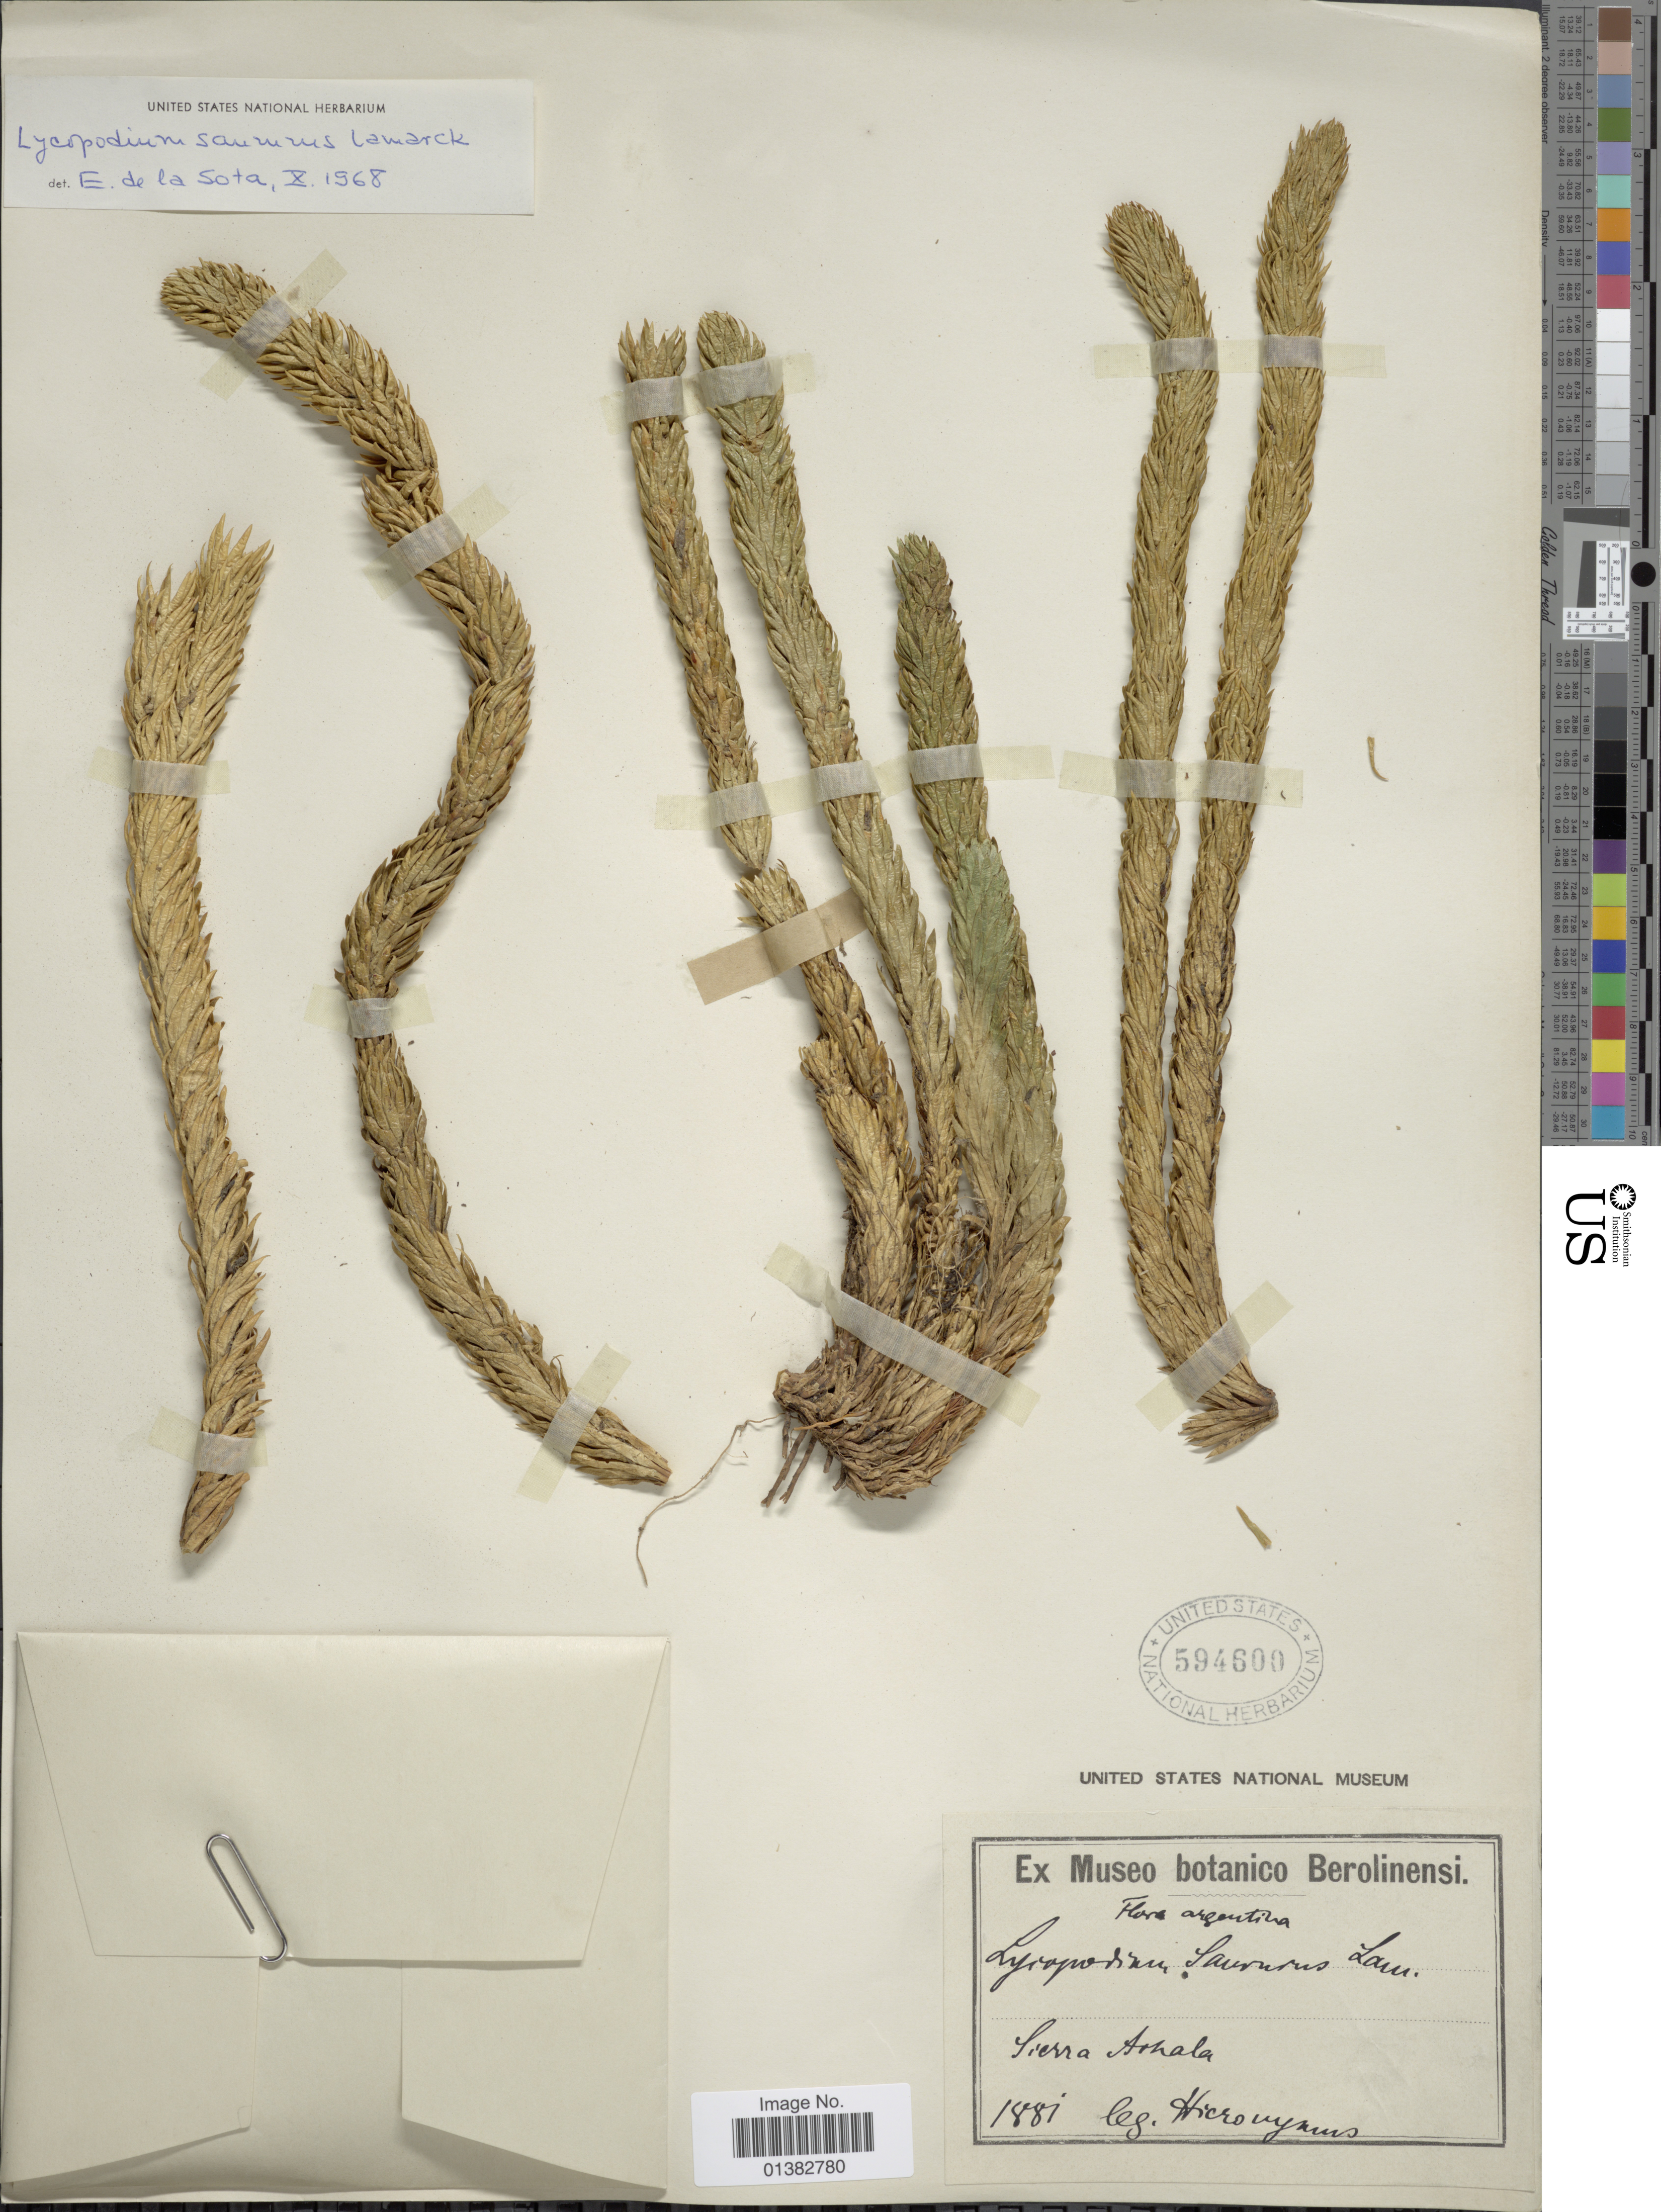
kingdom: Plantae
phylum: Tracheophyta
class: Lycopodiopsida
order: Lycopodiales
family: Lycopodiaceae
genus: Phlegmariurus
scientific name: Phlegmariurus saururus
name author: (Lam.) B. Øllg.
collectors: -. Hieronymus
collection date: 1881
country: Argentina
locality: Sierra Achala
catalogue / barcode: US 594600